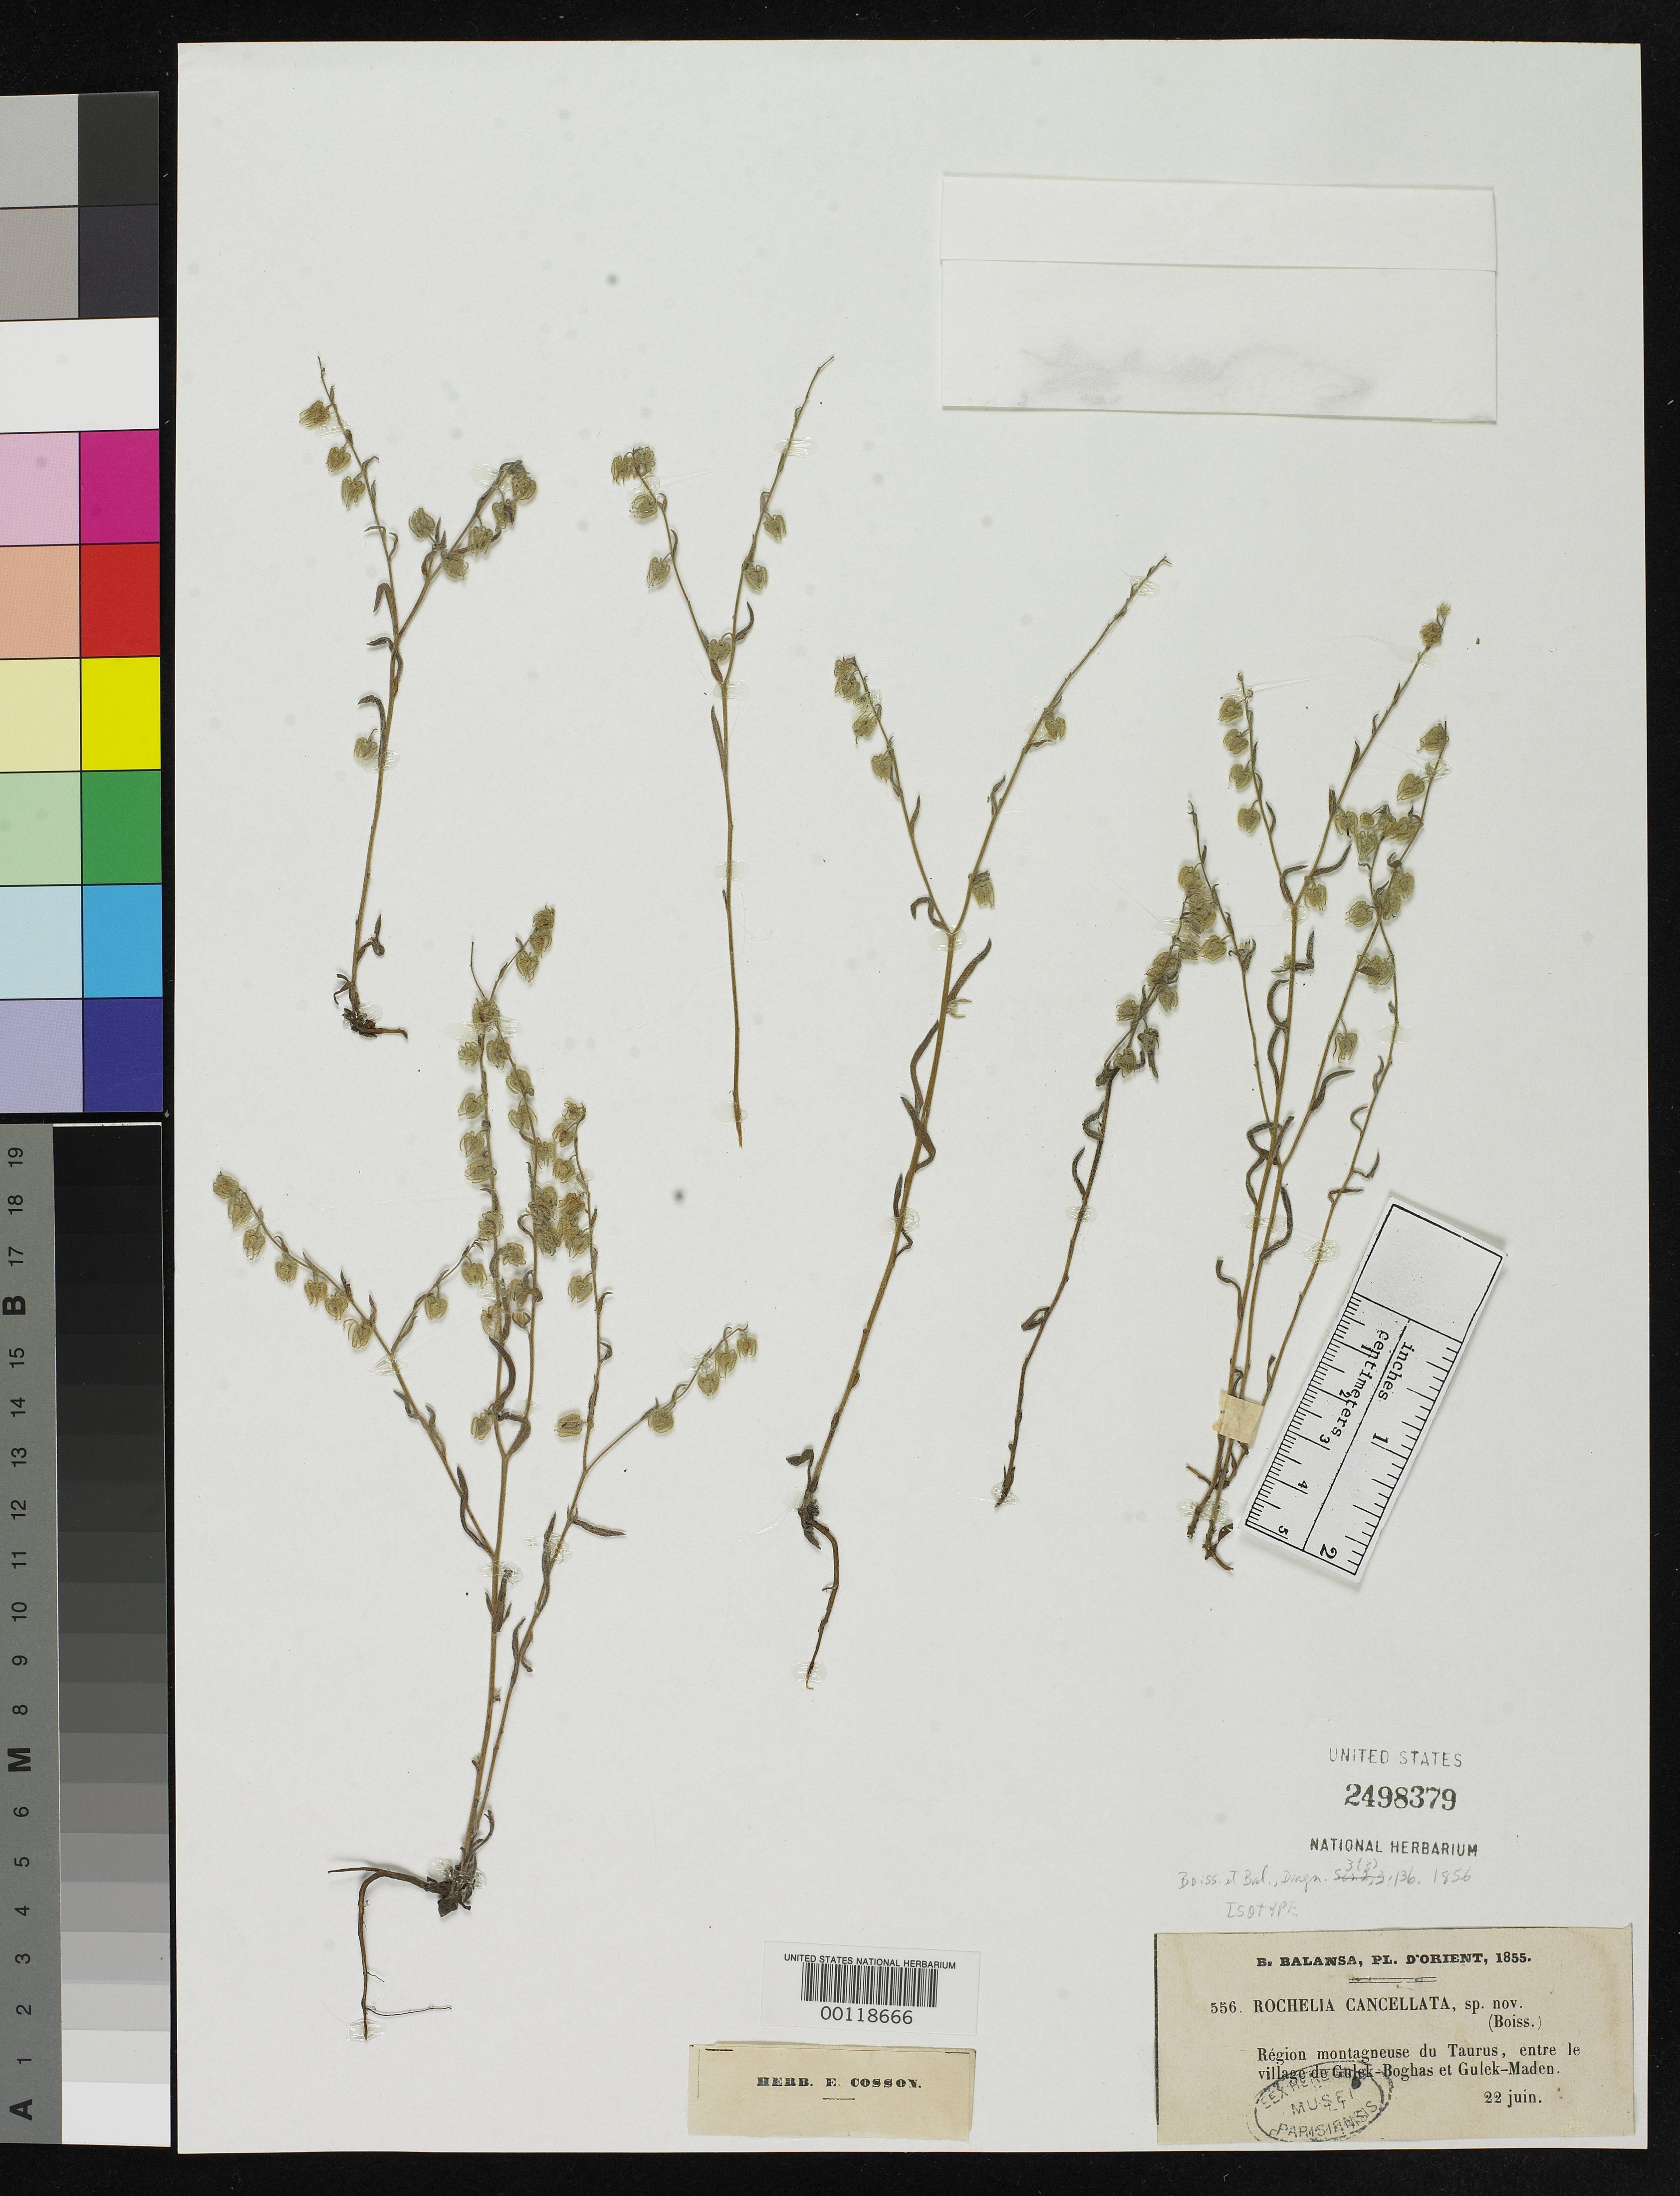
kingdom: Plantae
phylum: Tracheophyta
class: Magnoliopsida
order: Boraginales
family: Boraginaceae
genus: Rochelia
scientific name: Rochelia cancellata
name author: Boiss. & Balansa in Boiss.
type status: Isotype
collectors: B. Balansa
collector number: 556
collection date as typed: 22 Jun 1855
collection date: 1855-06-22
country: Turkey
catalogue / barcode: US 2498379